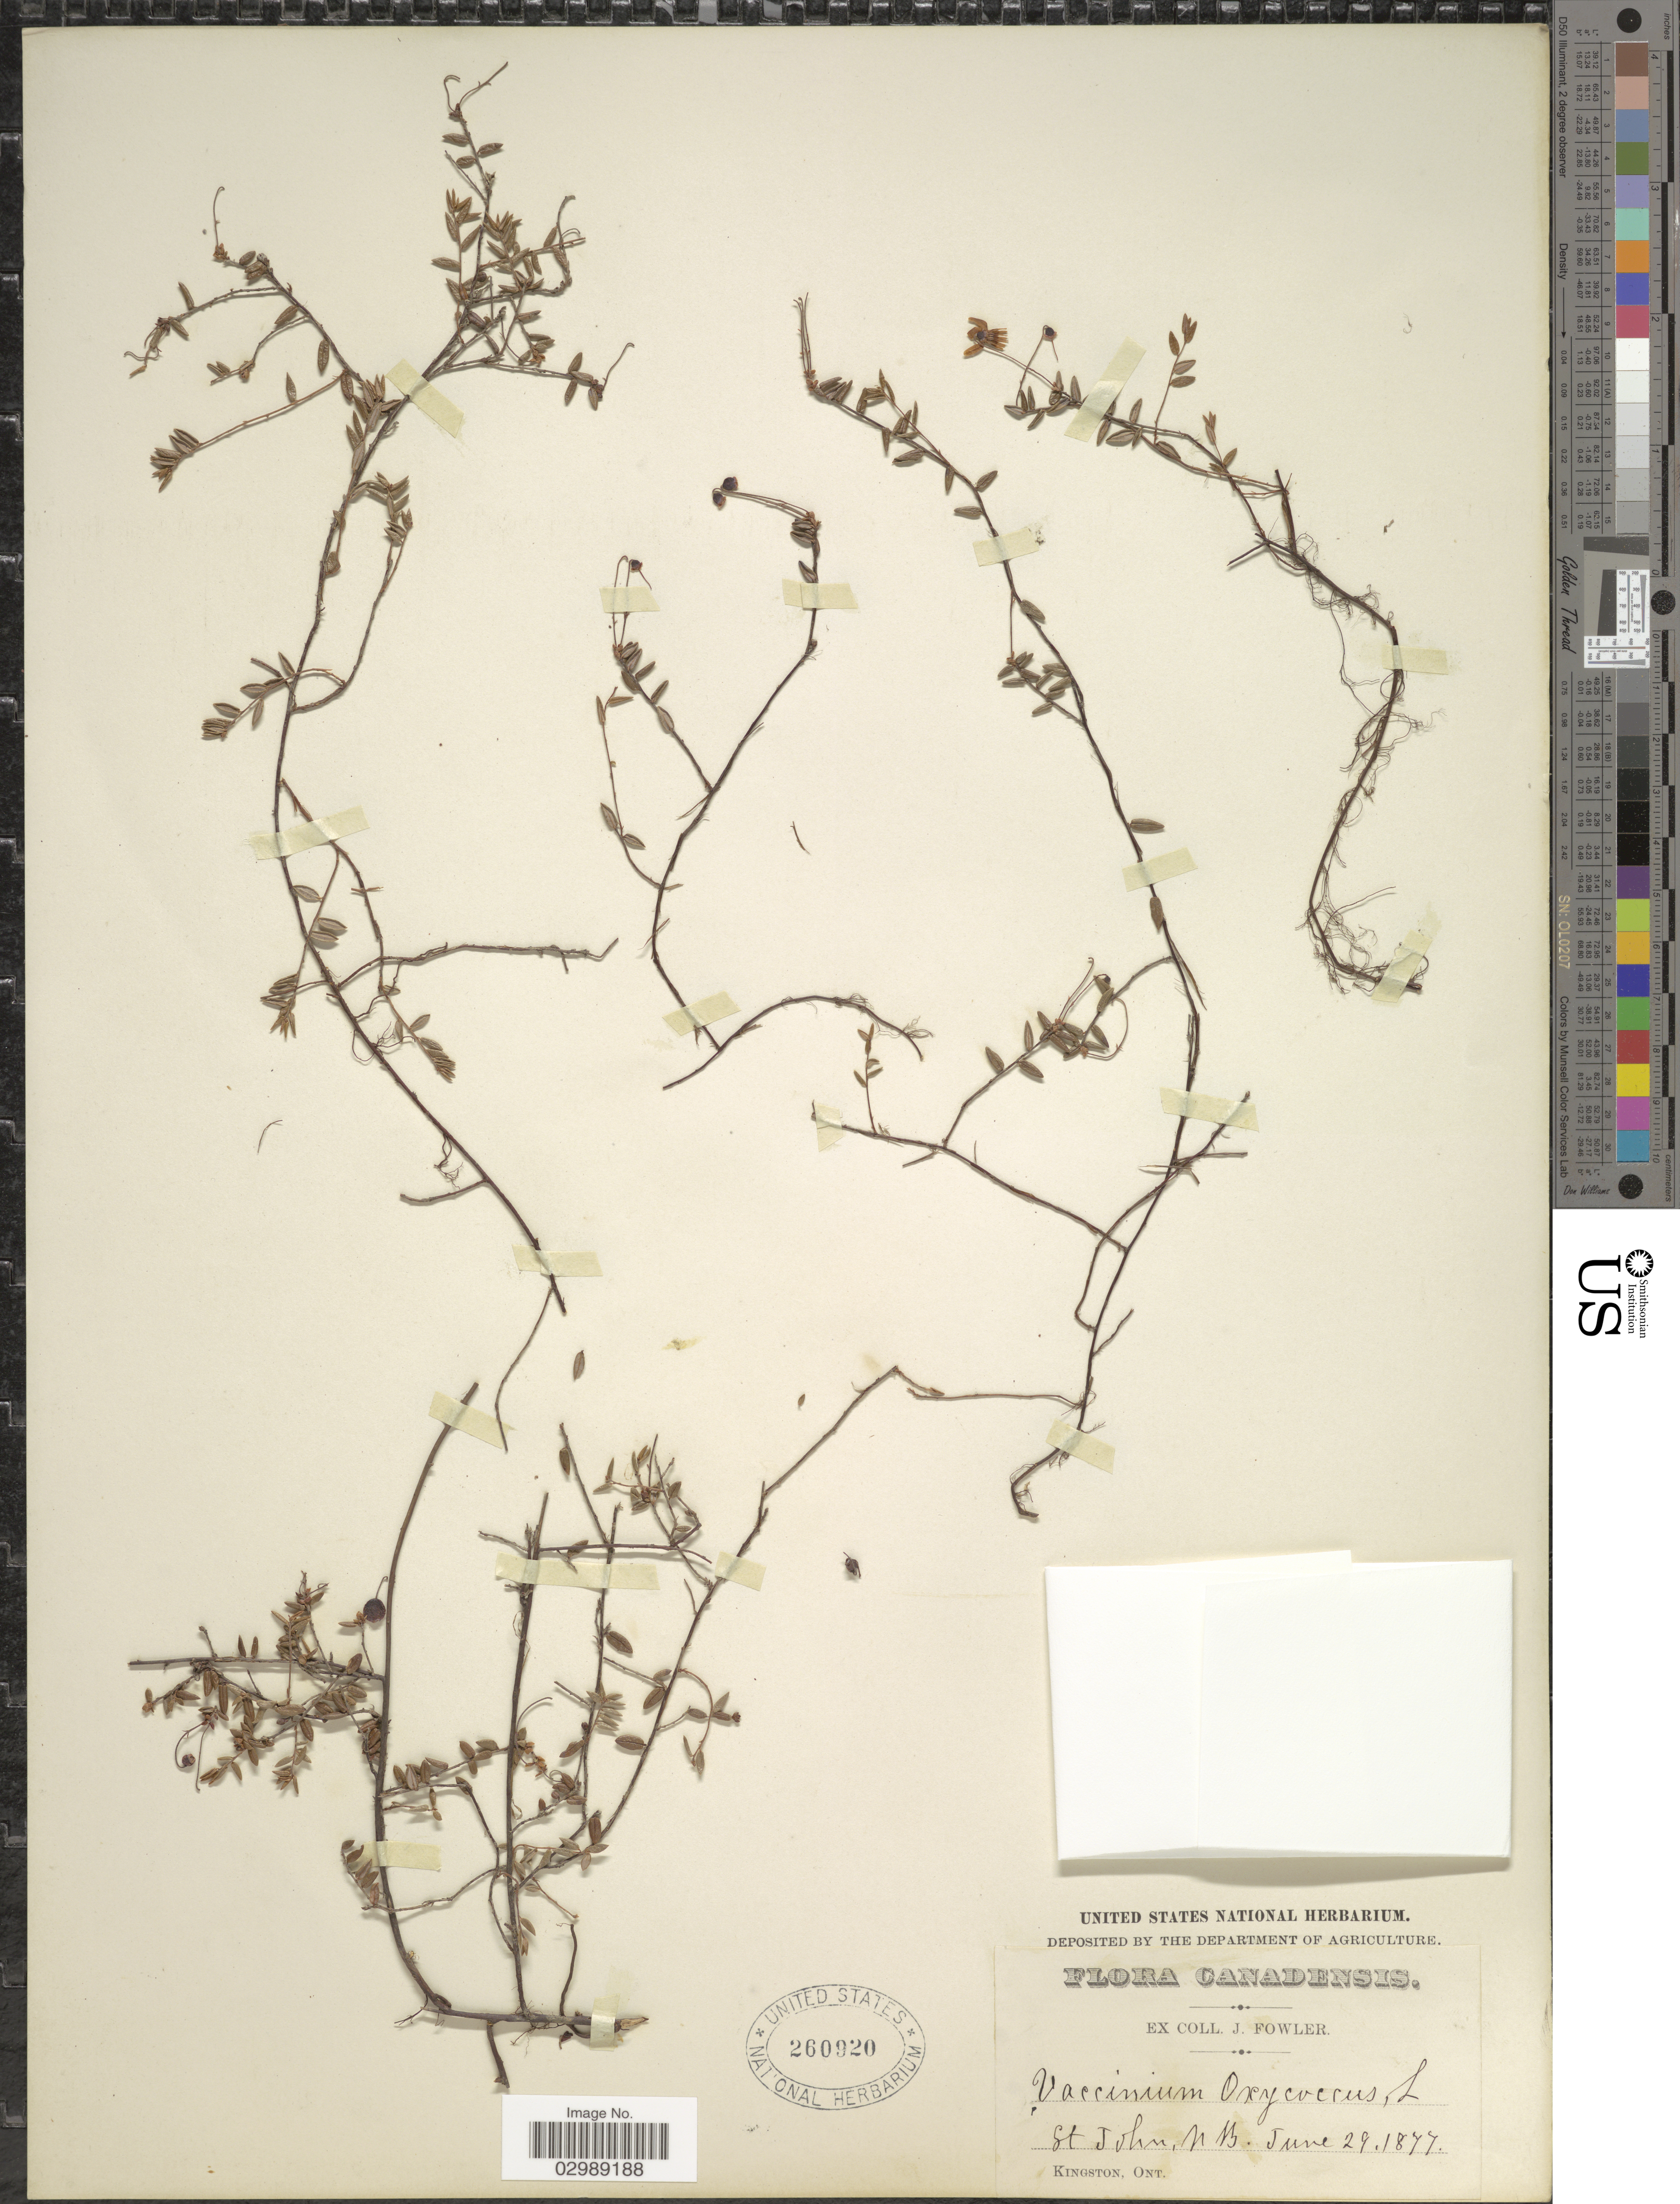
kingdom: Plantae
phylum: Tracheophyta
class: Magnoliopsida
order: Ericales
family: Ericaceae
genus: Vaccinium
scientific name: Vaccinium oxycoccos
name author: L.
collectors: J. Fowler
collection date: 1877-06-29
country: Canada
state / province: New Brunswick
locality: St. John.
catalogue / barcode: US 260920